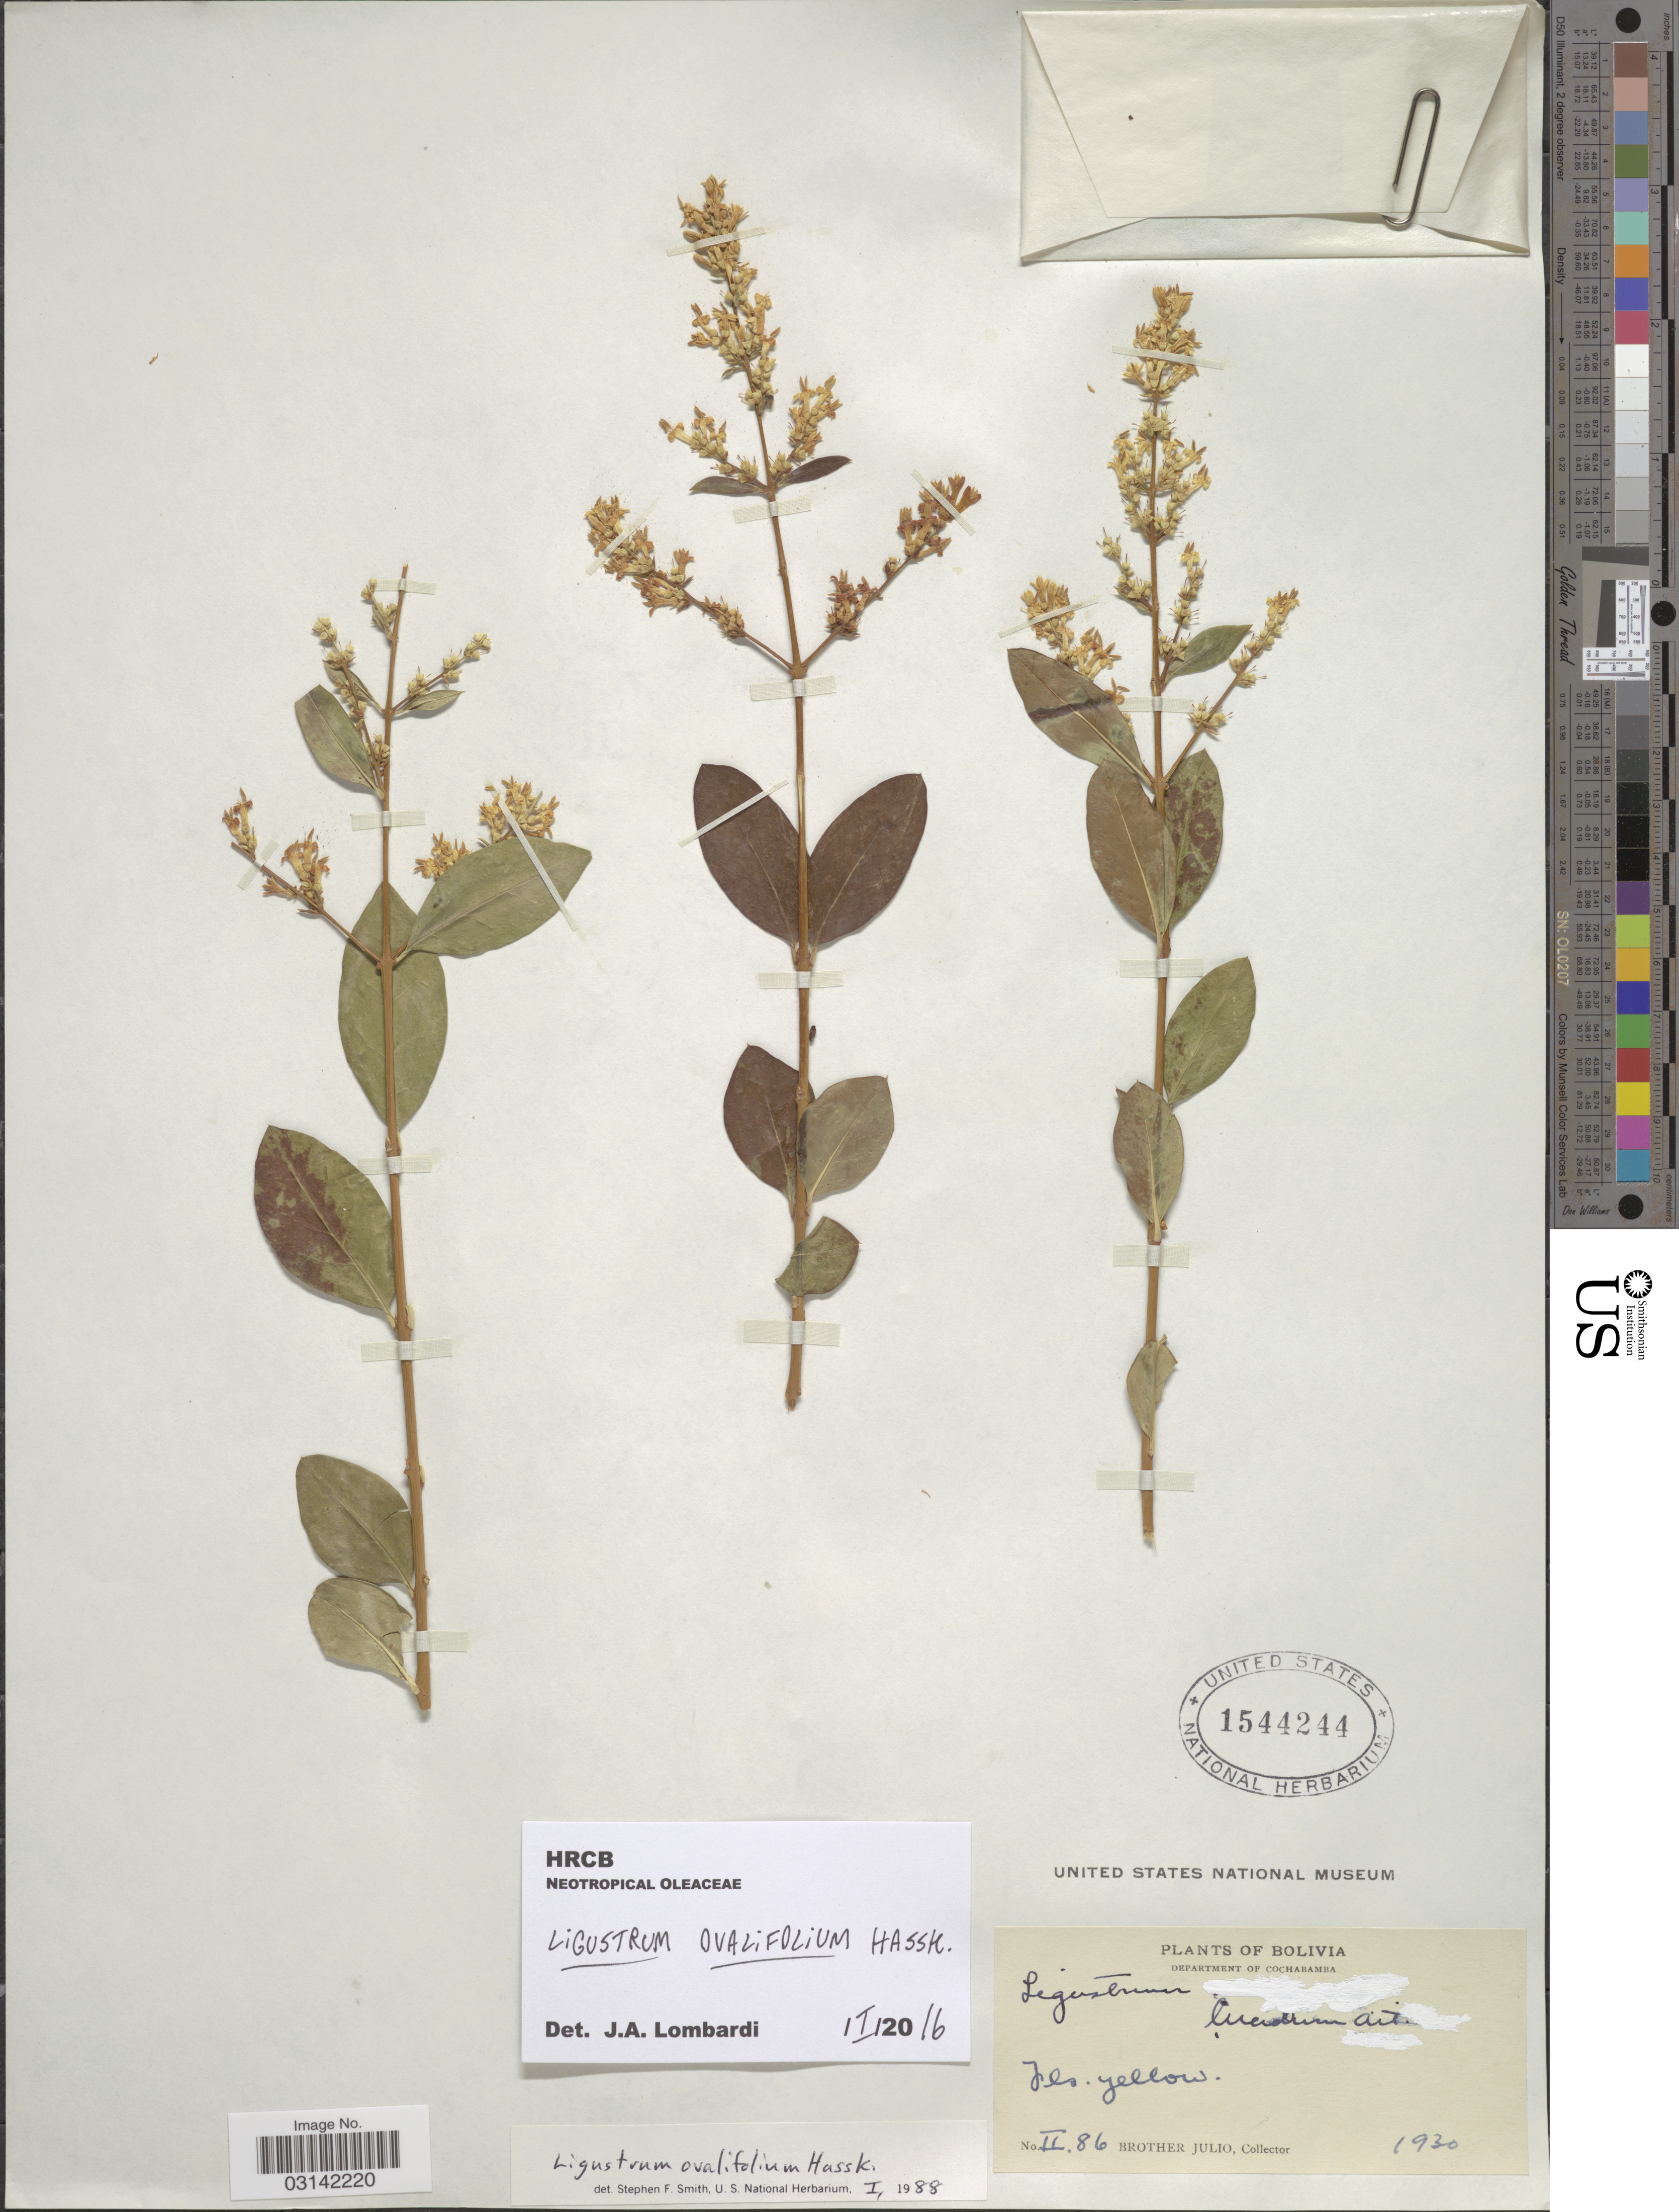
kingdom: Plantae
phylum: Tracheophyta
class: Magnoliopsida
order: Lamiales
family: Oleaceae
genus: Ligustrum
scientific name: Ligustrum ovalifolium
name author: Hassk.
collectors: Bro. Julio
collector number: II86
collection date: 1930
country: Bolivia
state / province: Cochabamba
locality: Department of Cochabamba.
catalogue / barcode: US 1544244